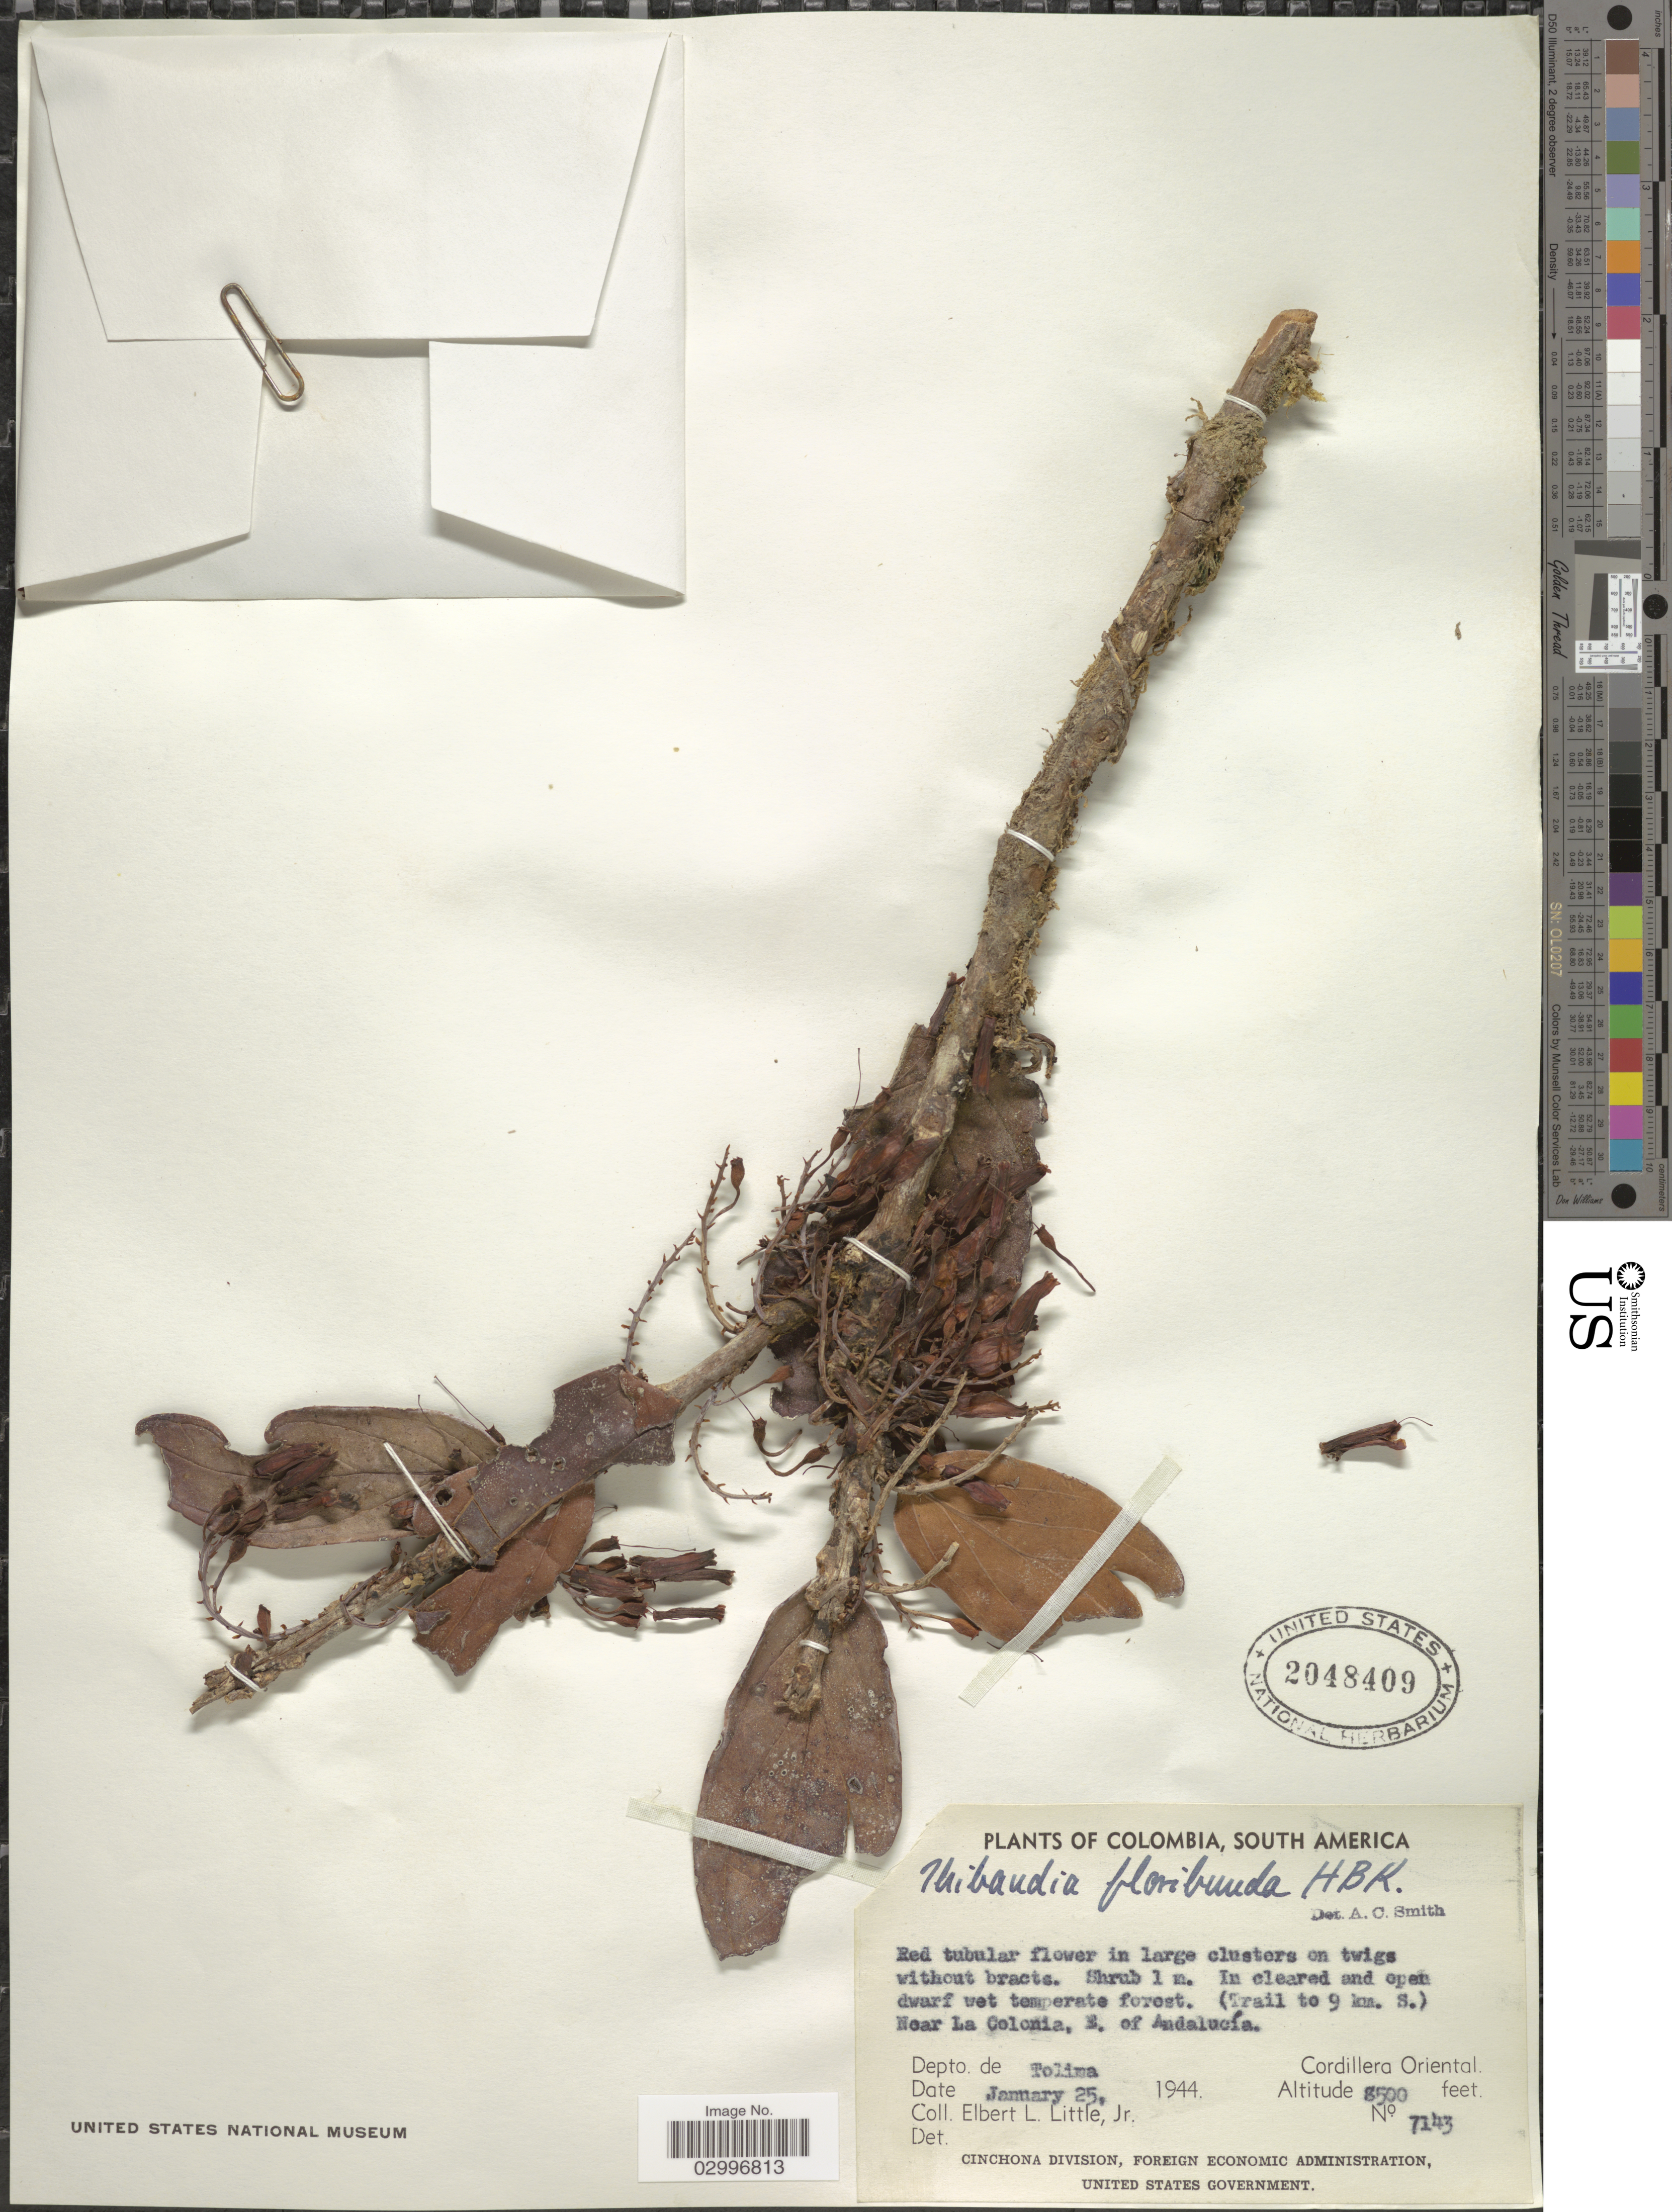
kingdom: Plantae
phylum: Tracheophyta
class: Magnoliopsida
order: Ericales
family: Ericaceae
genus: Thibaudia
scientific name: Thibaudia floribunda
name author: Kunth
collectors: E. L. Little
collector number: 7143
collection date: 1944-01-25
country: Colombia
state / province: Tolima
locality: (Trail to 9 km. S.) Near La Colonia, E. of Andalucía. Depto. de Tolima. Cordillera Oriental.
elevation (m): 2591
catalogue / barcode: US 2048409